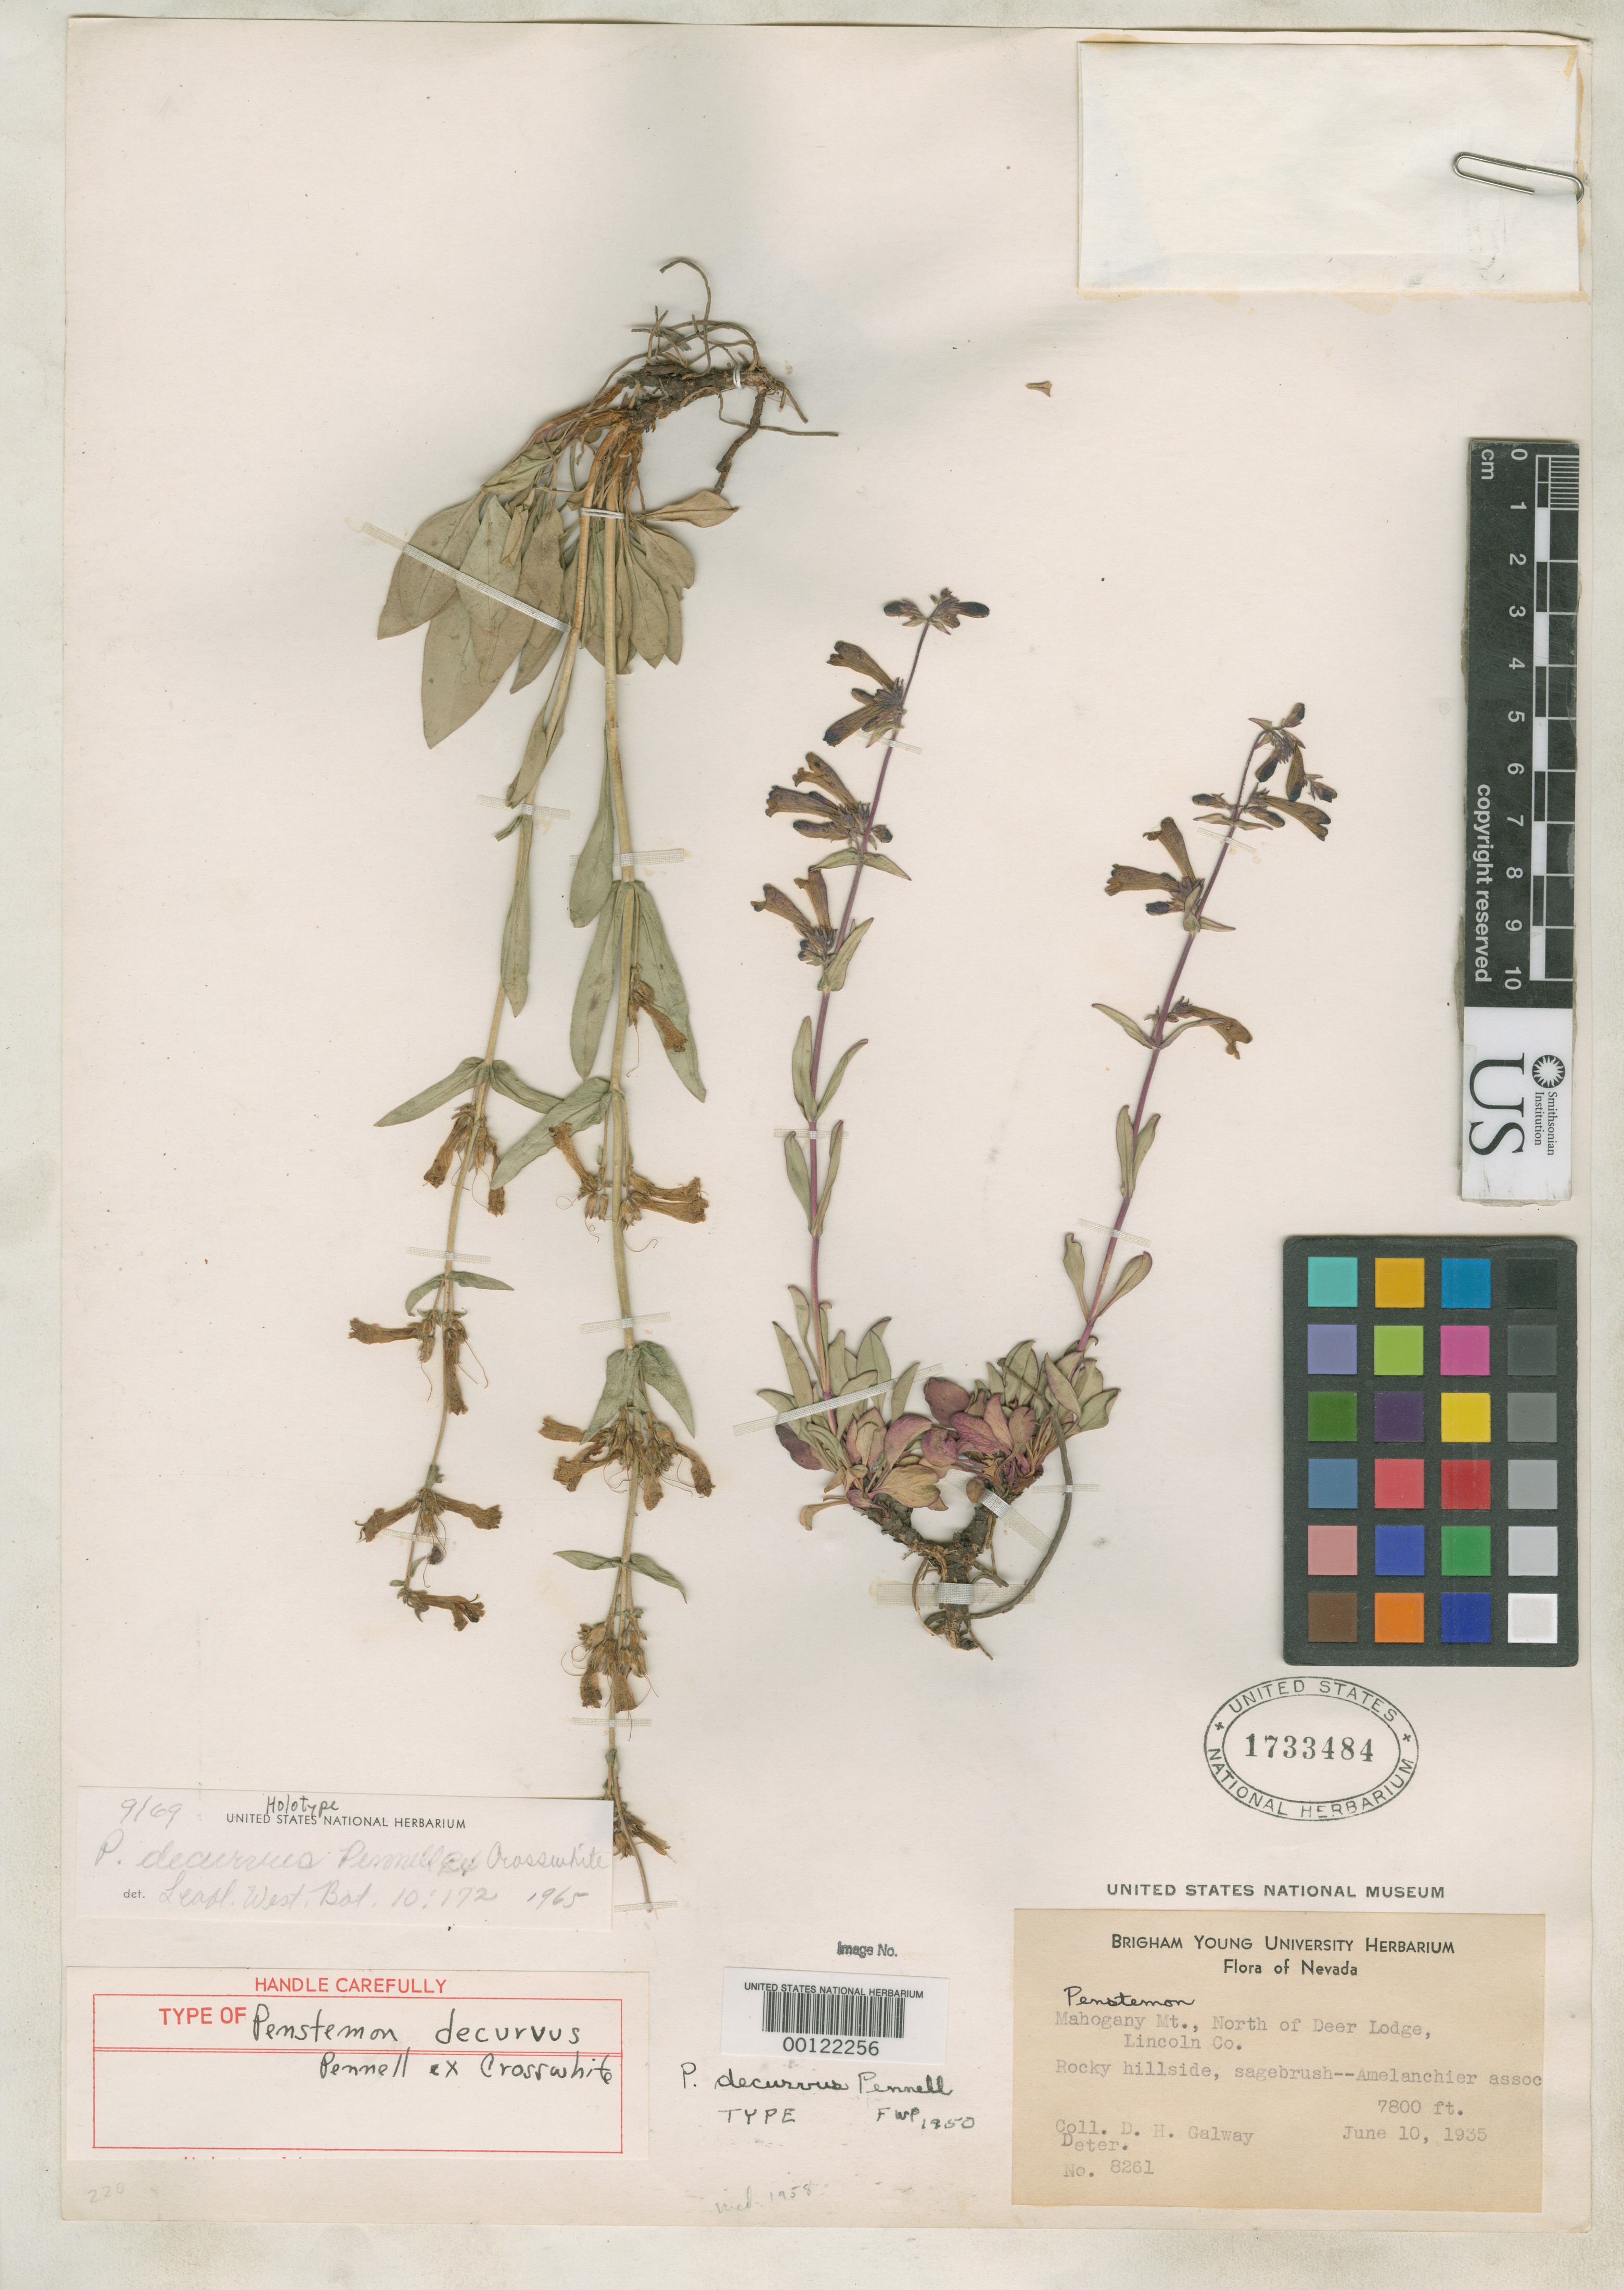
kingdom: Plantae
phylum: Tracheophyta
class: Magnoliopsida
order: Lamiales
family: Plantaginaceae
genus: Penstemon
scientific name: Penstemon decurvus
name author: Pennell ex Crossw.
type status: Holotype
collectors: D. Galaway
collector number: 8261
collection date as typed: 10 Jun 1935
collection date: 1935-06-10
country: United States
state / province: Nevada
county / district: Lincoln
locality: Mahogany Mt.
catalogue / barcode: US 1733484